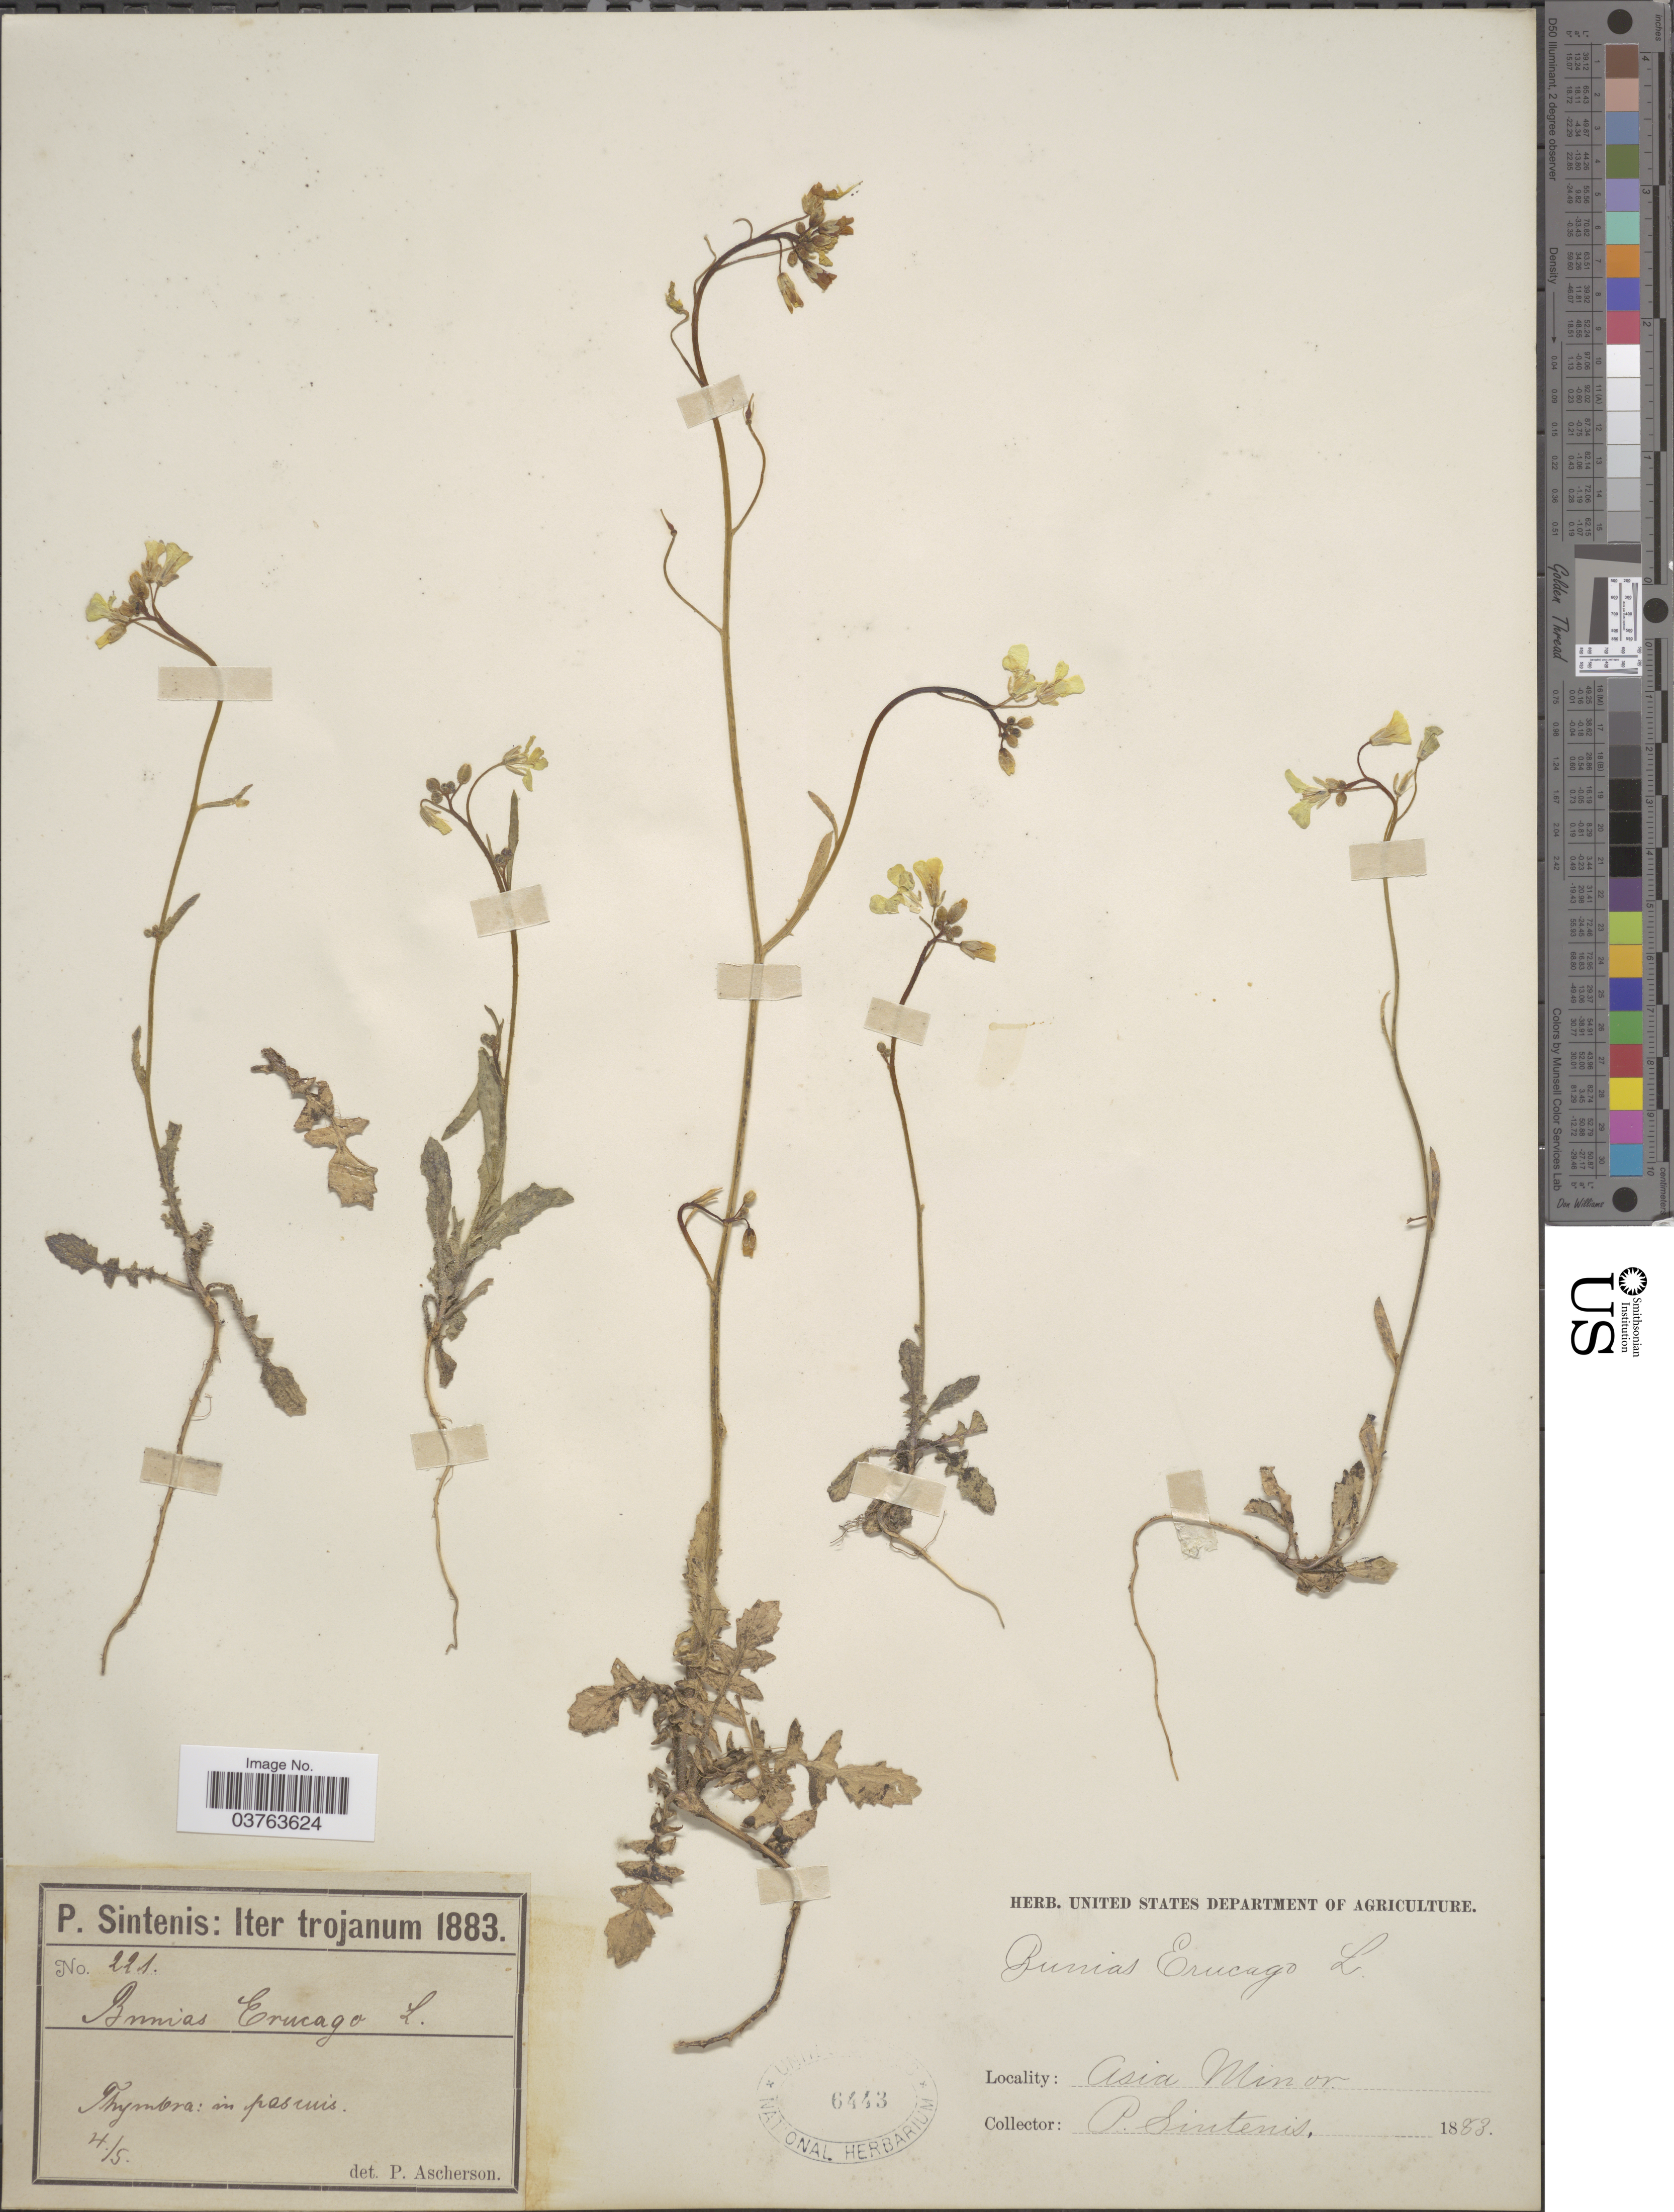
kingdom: Plantae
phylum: Tracheophyta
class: Magnoliopsida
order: Brassicales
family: Brassicaceae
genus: Bunias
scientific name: Bunias erucago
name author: L.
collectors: P. Sintenis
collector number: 221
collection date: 1883-05-04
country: Turkey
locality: Iter Trojanum. Thymbra: in pascuis. Asia Minor.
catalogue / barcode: US 6443